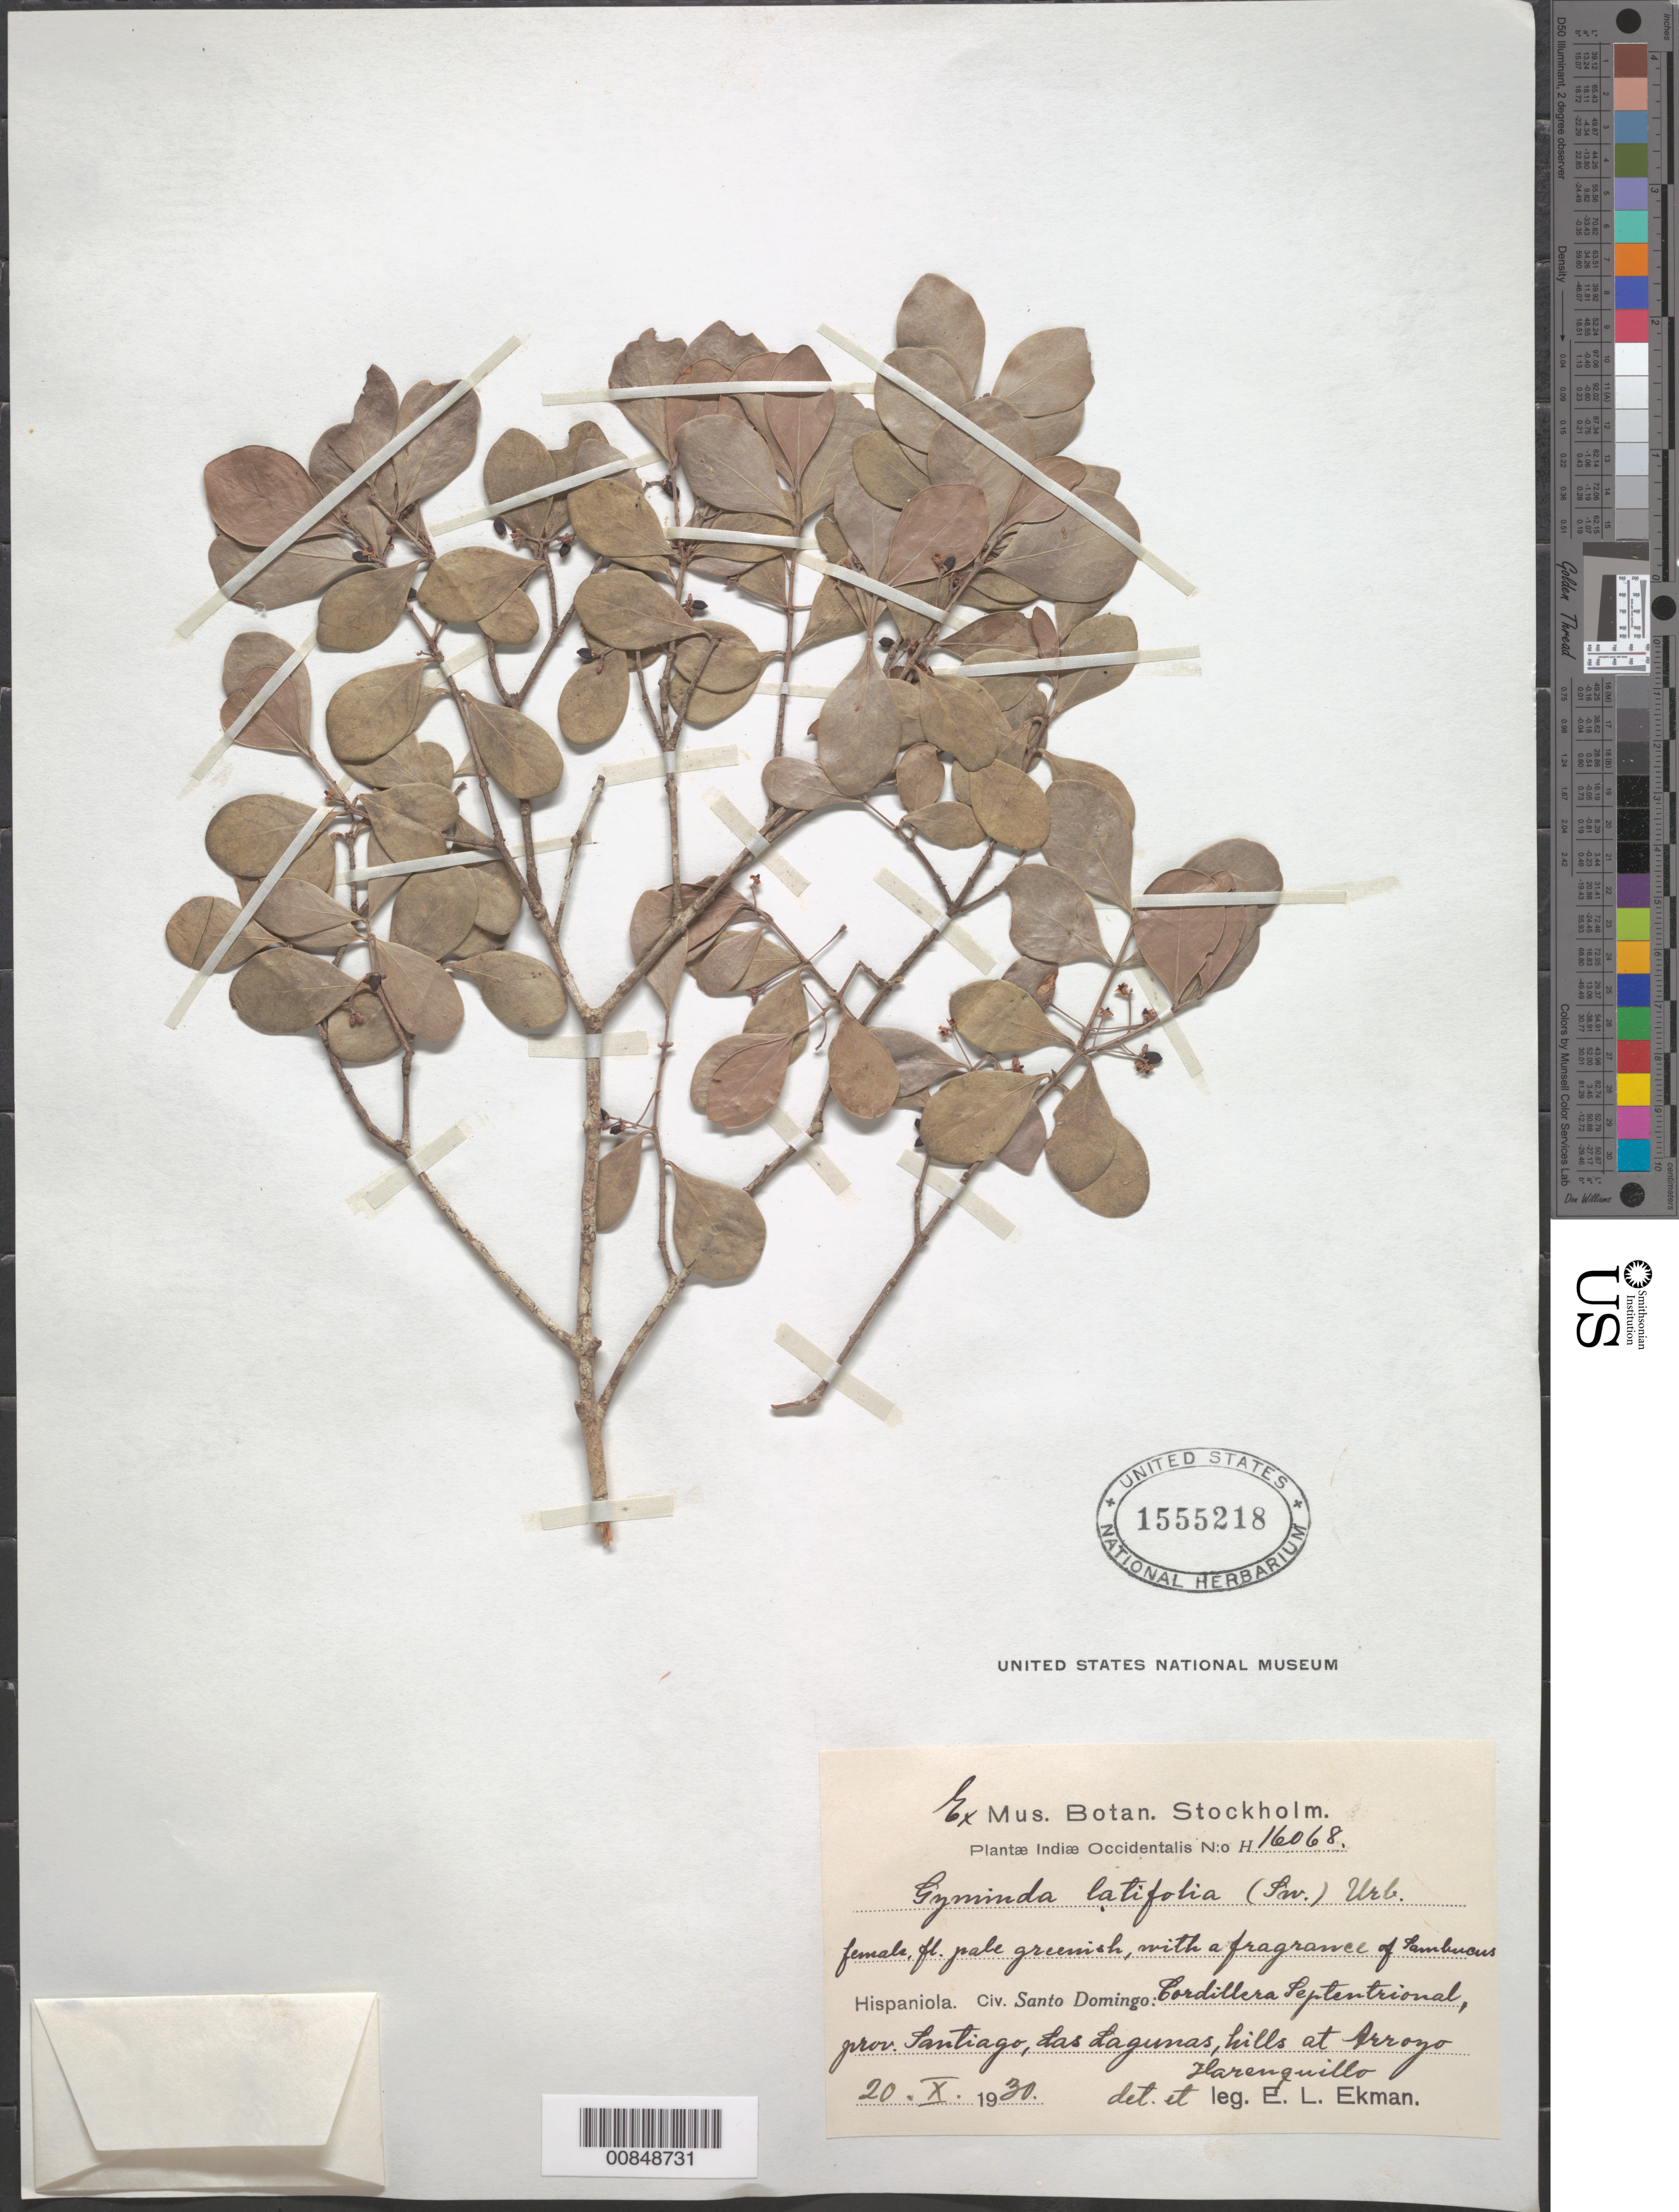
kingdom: Plantae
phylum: Tracheophyta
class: Magnoliopsida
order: Celastrales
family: Celastraceae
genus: Gyminda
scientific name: Gyminda latifolia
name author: (Sw.) Urb.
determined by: Ekman, E. L.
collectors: E. L. Ekman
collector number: H 16068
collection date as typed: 20 Oct 1930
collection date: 1930-10-20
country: Dominican Republic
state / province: Santiago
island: Hispaniola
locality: Cordillera Septentrional, Las Lagunas, hills at Arroyo "Harenquillo"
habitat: Hills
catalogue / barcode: US 1555218